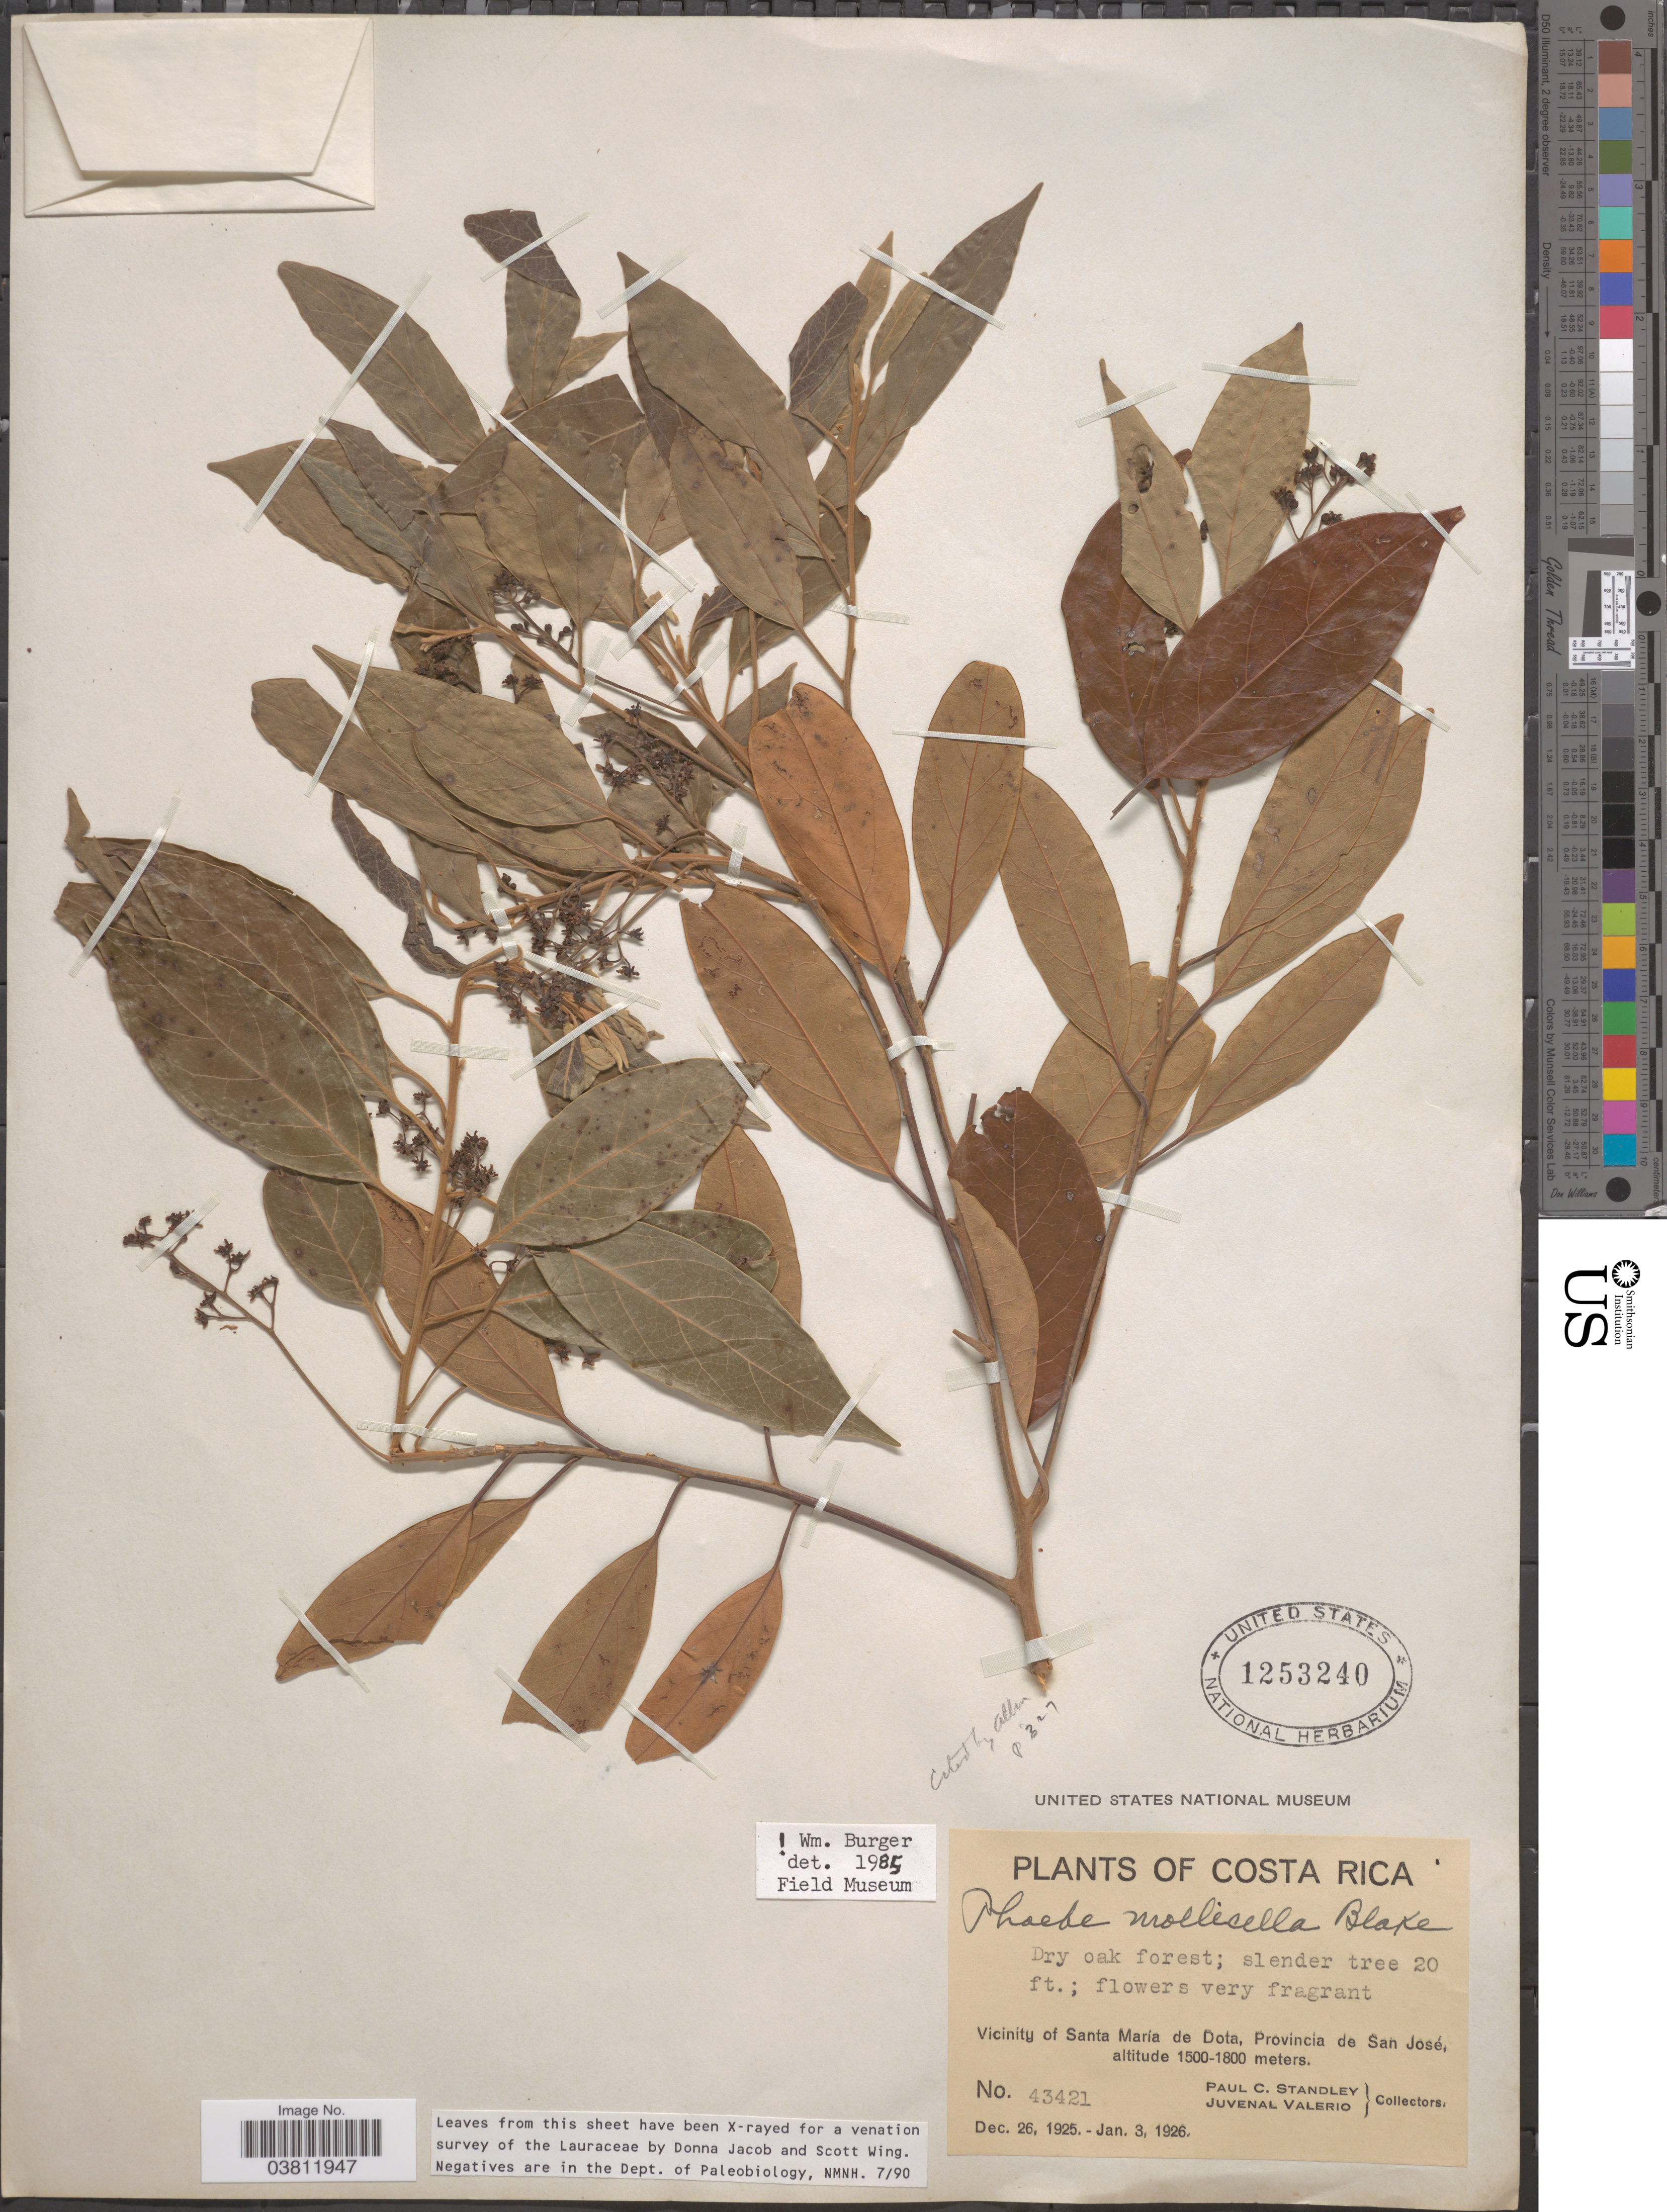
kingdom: Plantae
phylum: Tracheophyta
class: Magnoliopsida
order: Laurales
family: Lauraceae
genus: Phoebe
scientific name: Phoebe mollicella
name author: S.F. Blake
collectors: P. C. Standley & J. Valerio R.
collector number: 43421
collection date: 1925-12-26/1926-01-03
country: Costa Rica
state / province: San José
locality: Vicinity of Santa Maria de Dota.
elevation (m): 1500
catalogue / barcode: US 1253240